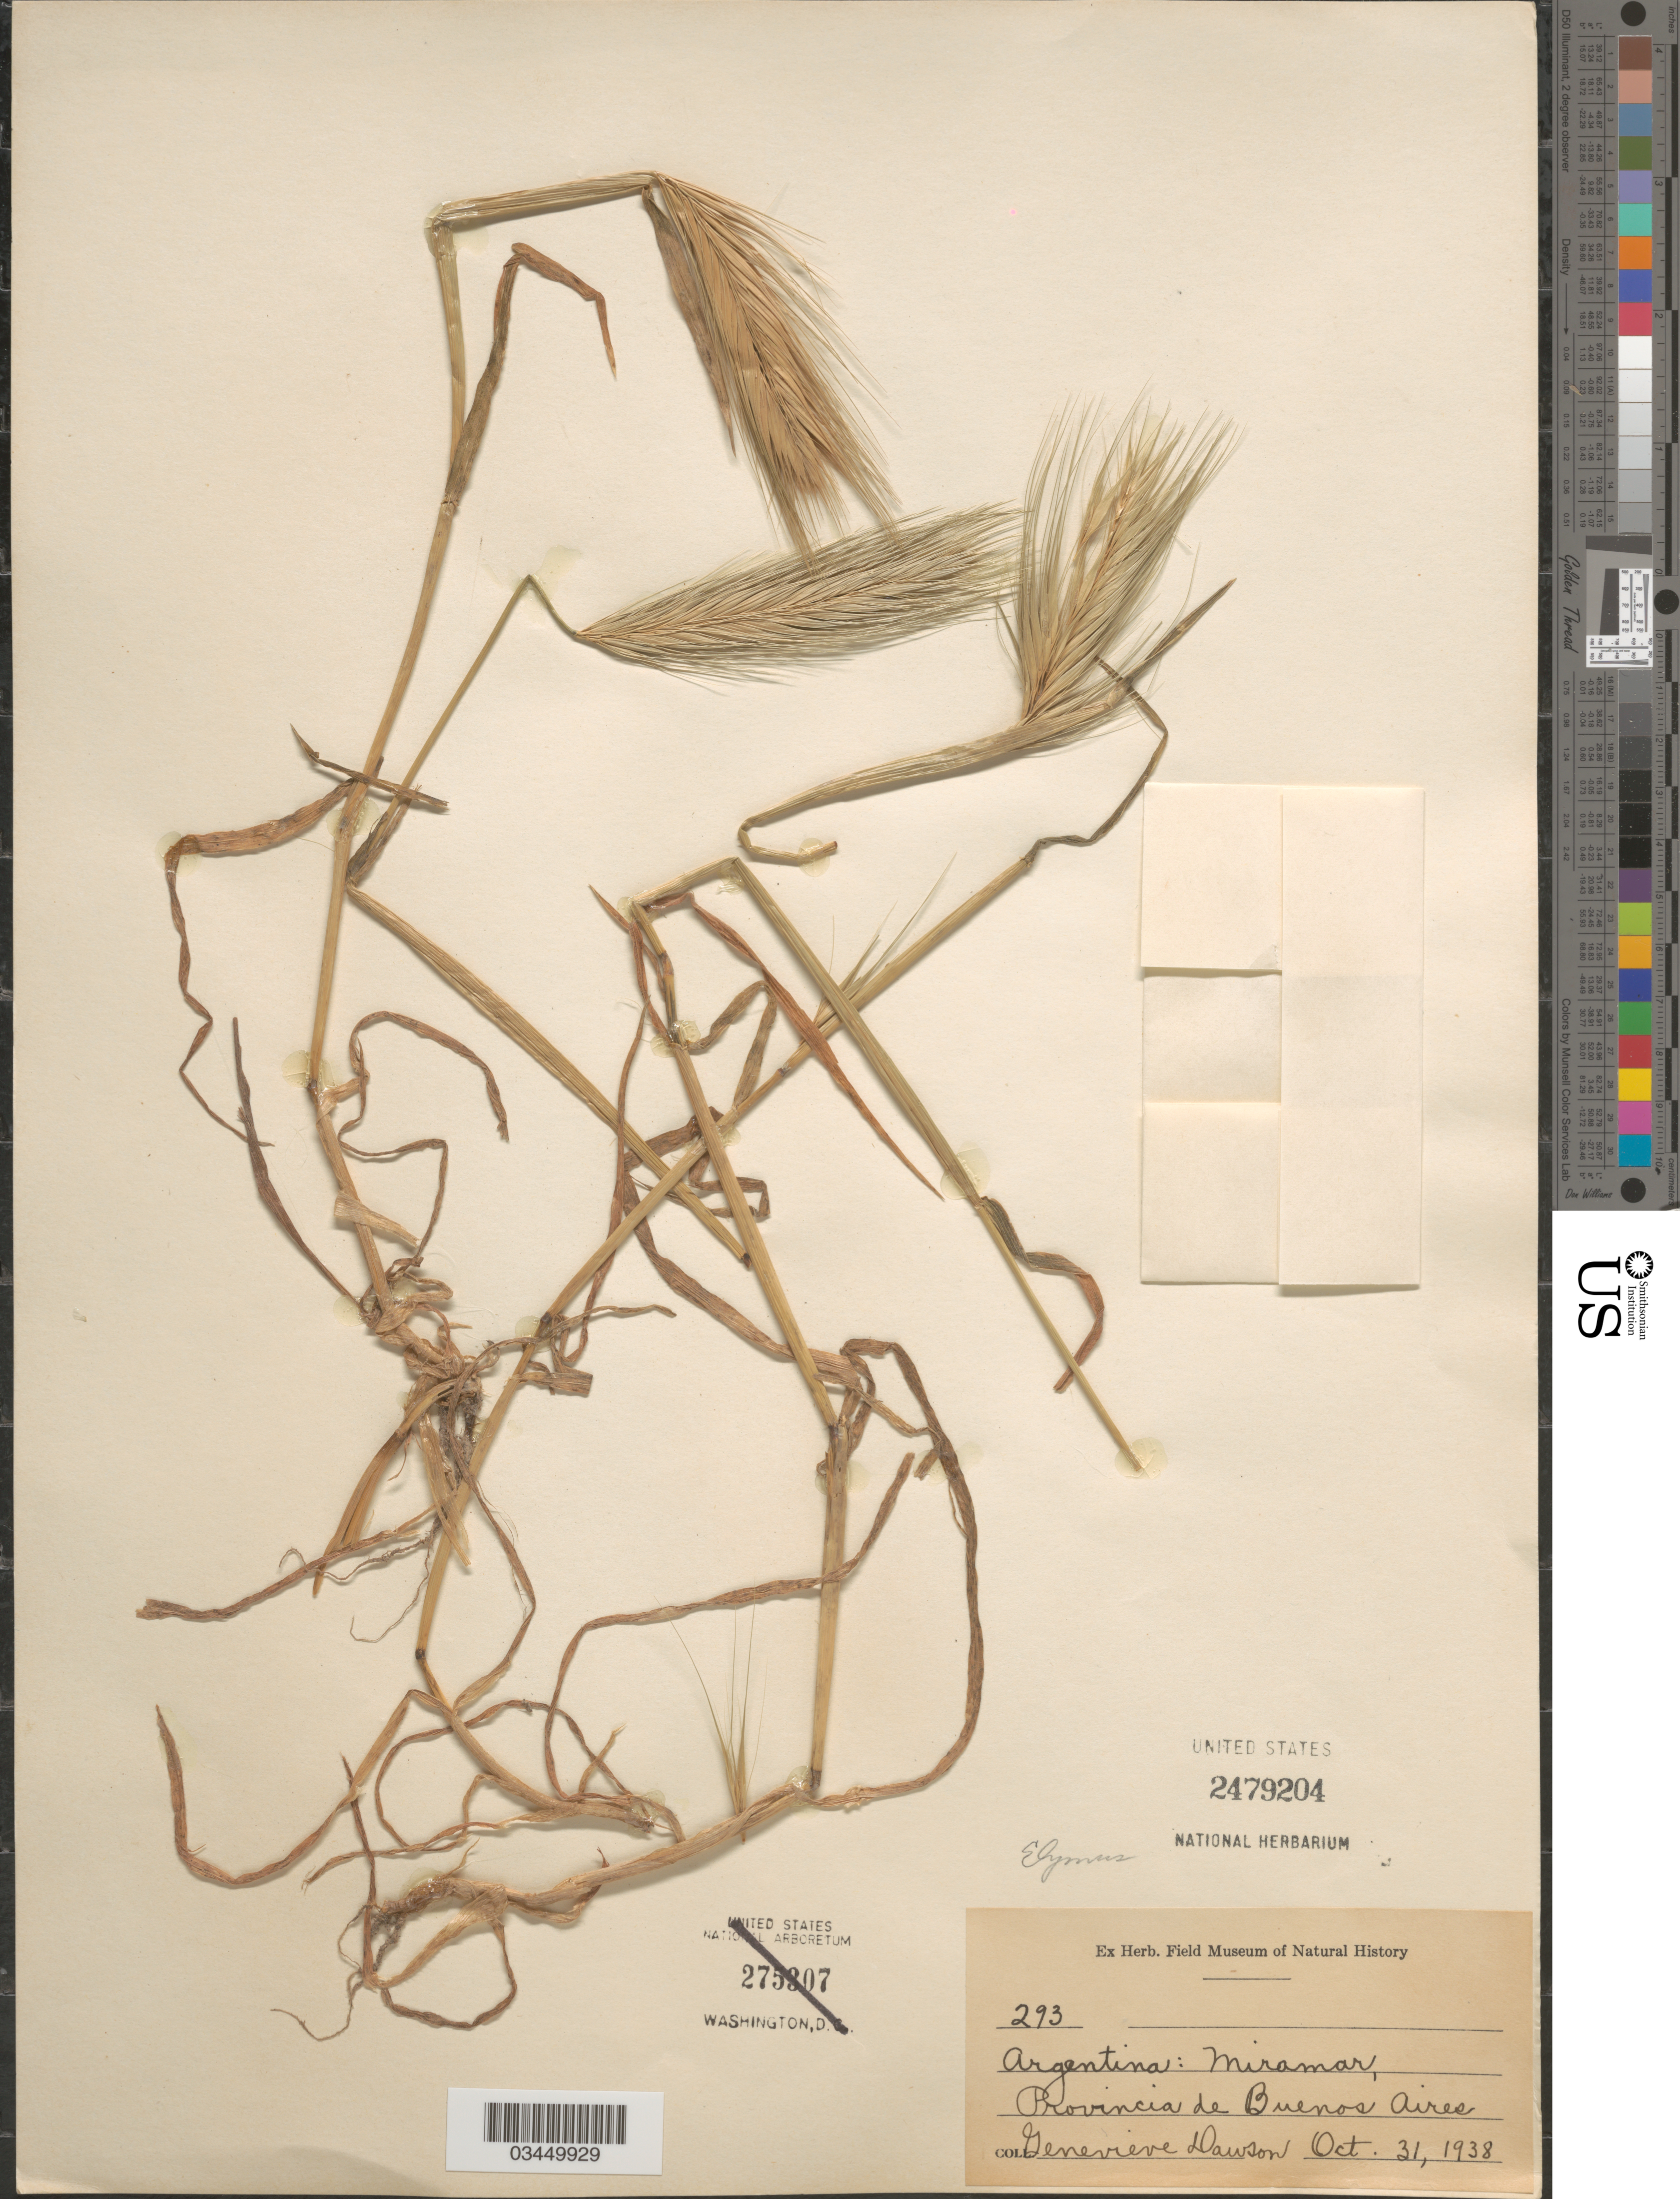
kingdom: Plantae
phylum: Tracheophyta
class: Liliopsida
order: Poales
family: Poaceae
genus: Elymus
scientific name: Elymus sp.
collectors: G. Dawson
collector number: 293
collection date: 1938-10-31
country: Argentina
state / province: Buenos Aires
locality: Miramar.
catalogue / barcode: US 2479204